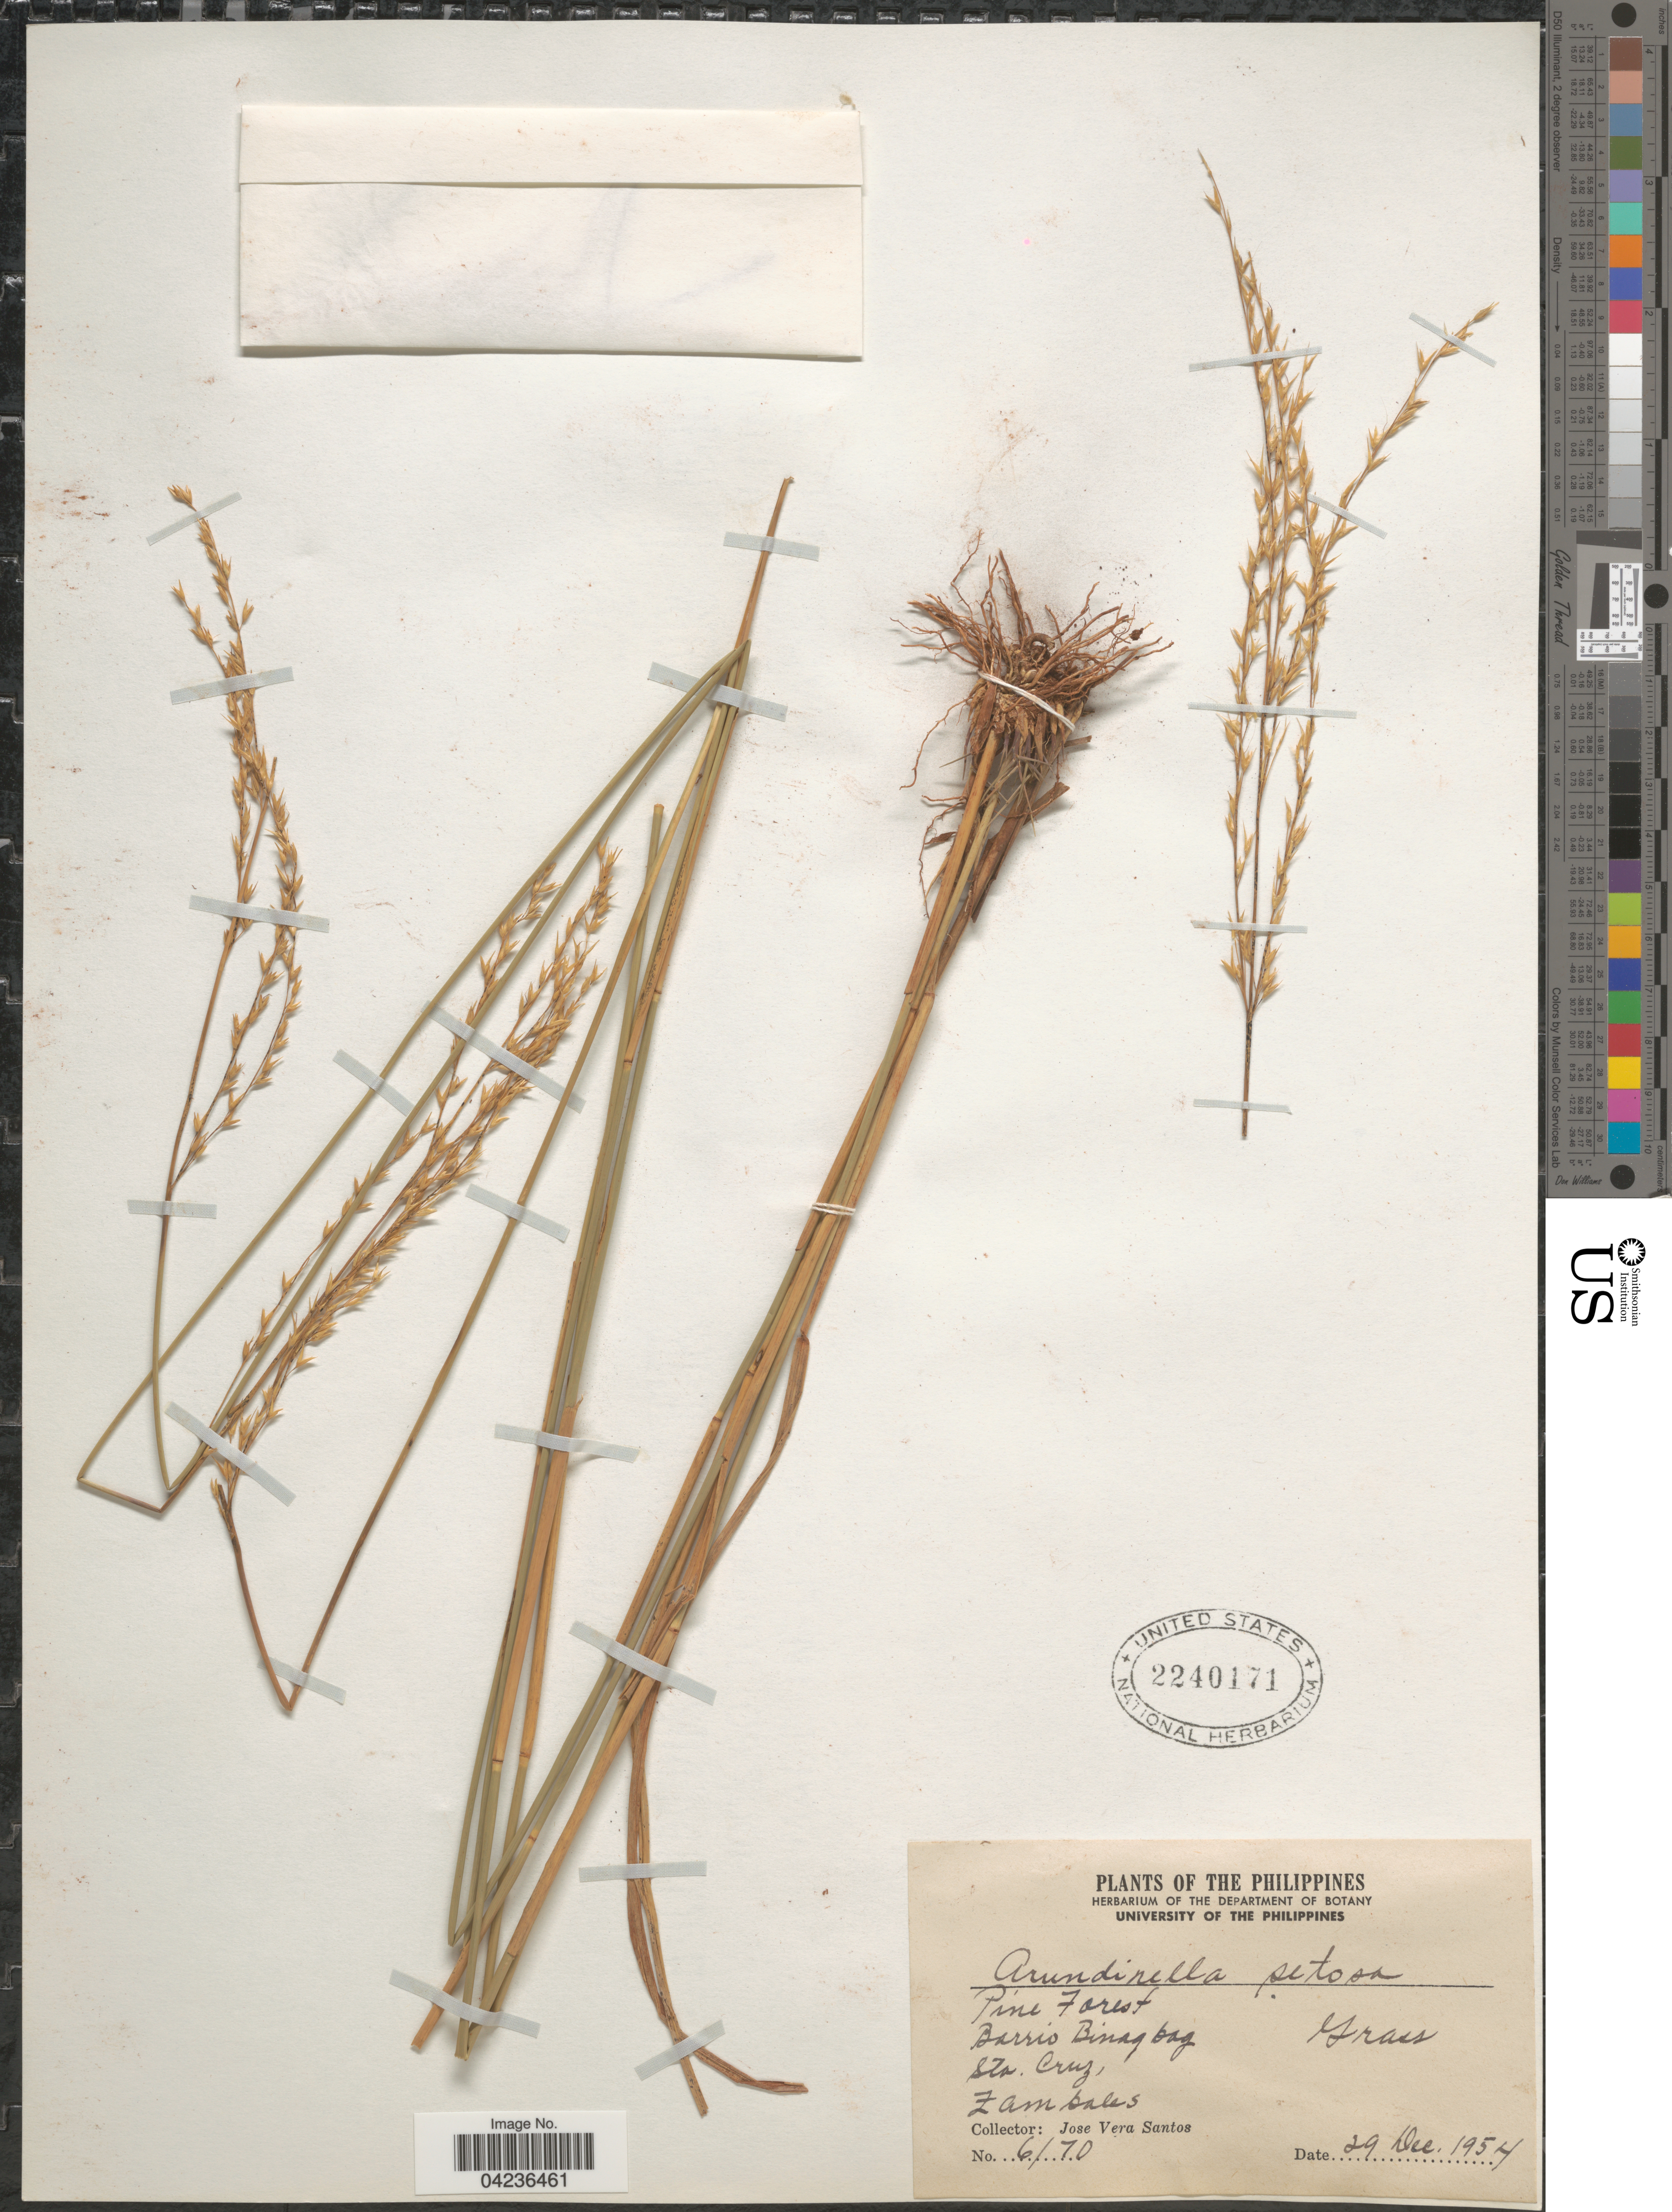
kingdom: Plantae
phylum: Tracheophyta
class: Liliopsida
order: Poales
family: Poaceae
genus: Arundinella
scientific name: Arundinella setosa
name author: Trin.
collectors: J. Santos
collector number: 6170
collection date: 1954-12-29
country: Philippines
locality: Pine Forest. Barrio Binag bag. Sta. Cruz, Zambales.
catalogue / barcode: US 2240171